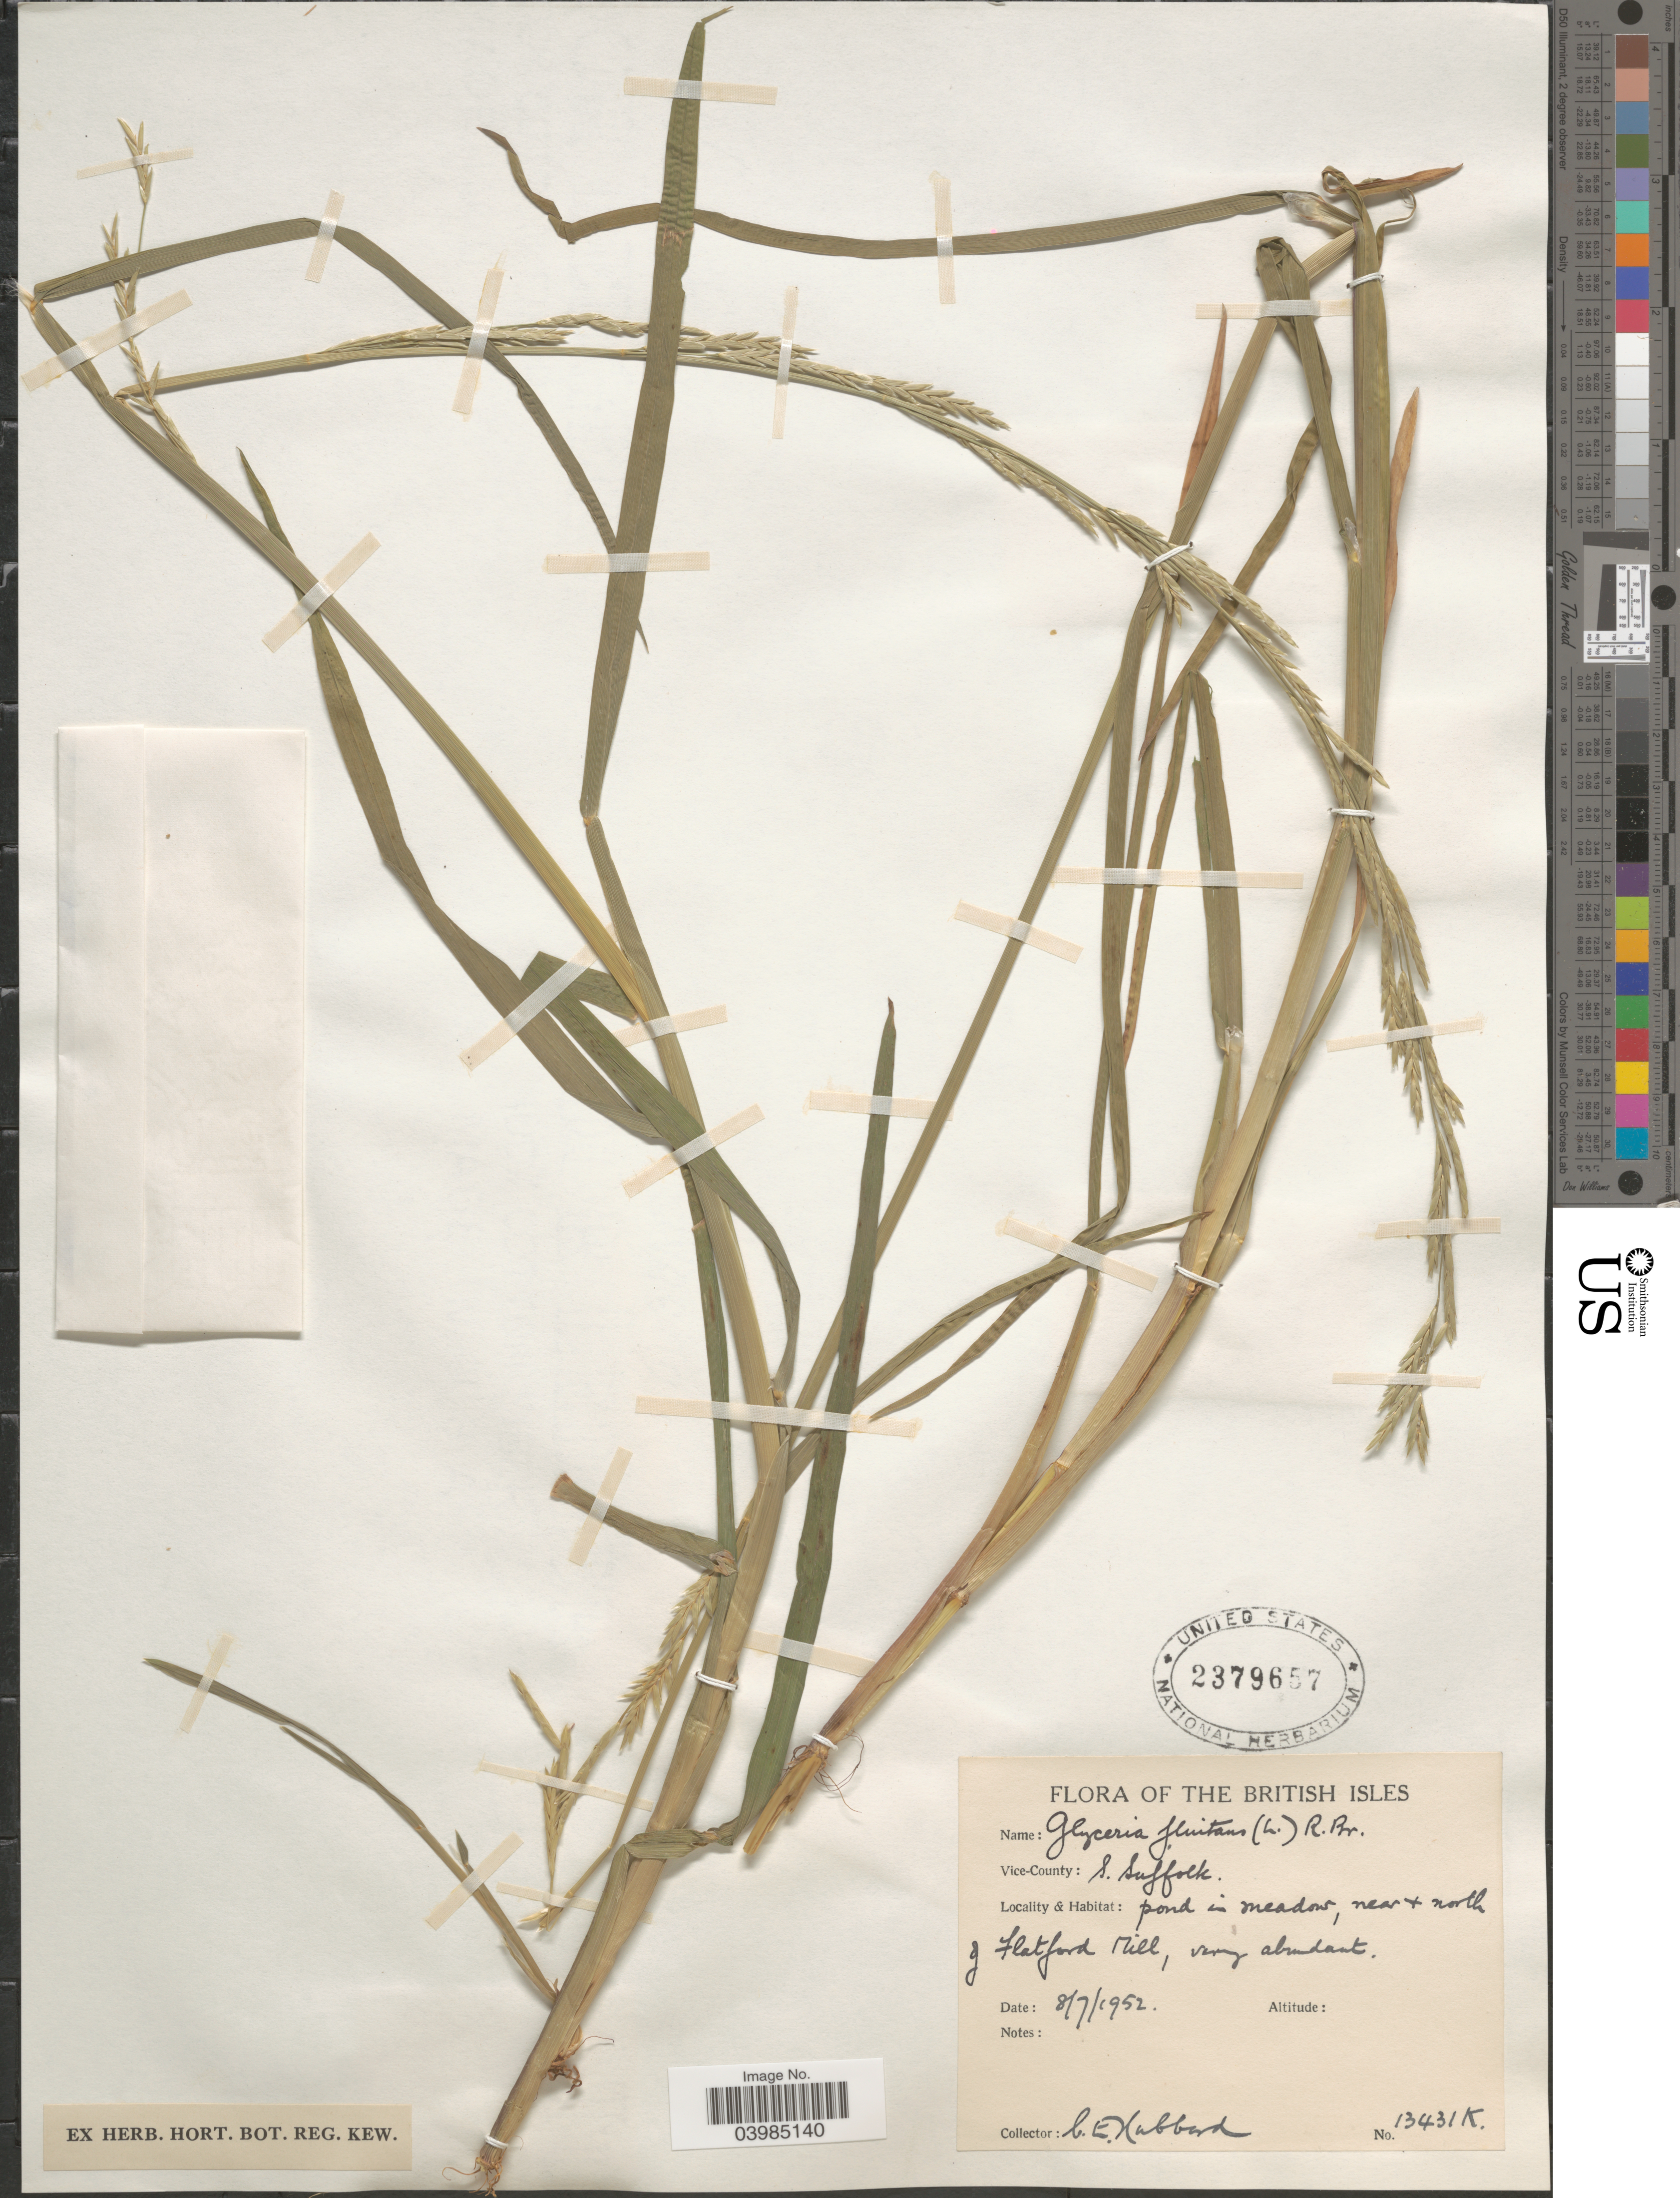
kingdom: Plantae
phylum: Tracheophyta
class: Liliopsida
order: Poales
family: Poaceae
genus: Glyceria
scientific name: Glyceria fluitans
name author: (L.) R. Br.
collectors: C. E. Hubbard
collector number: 13431K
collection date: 1952-07-08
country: United Kingdom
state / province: England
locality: British Isles. Vice-County: S. Suffolk. Pond in meadow, near & north of Flatford Mill.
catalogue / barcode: US 2379657